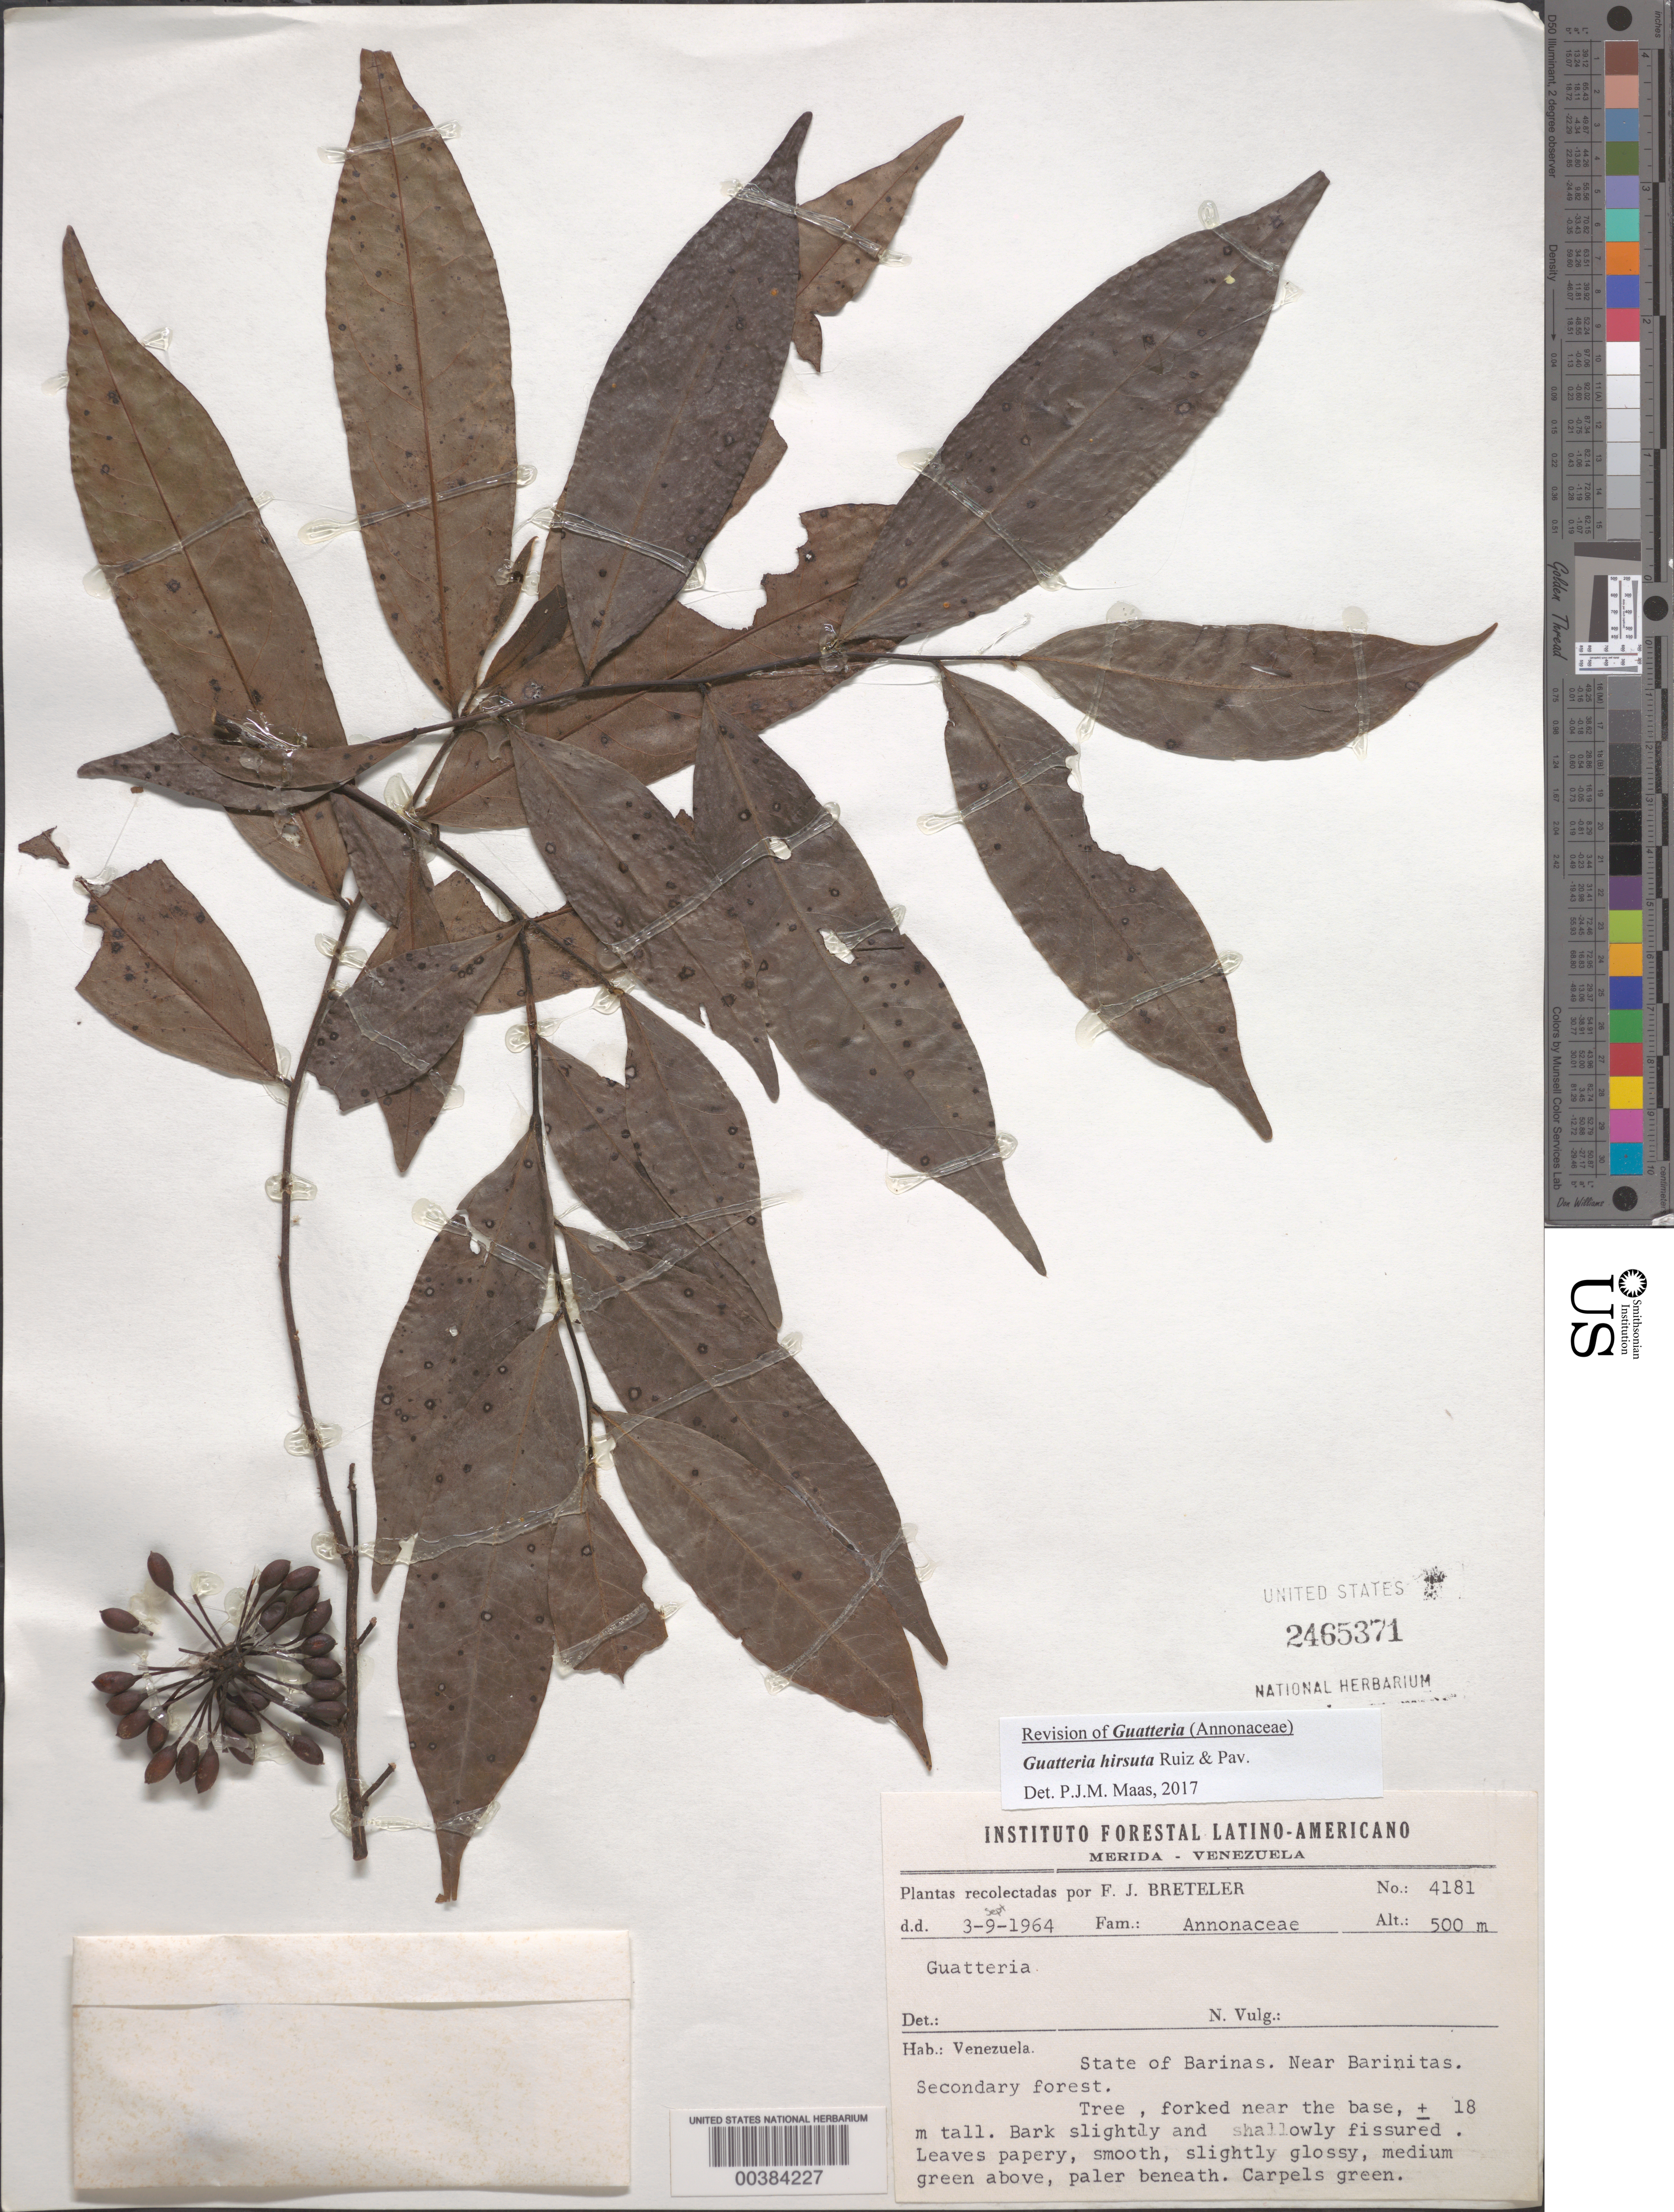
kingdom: Plantae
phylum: Tracheophyta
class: Magnoliopsida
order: Magnoliales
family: Annonaceae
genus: Guatteria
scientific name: Guatteria hirsuta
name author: Ruiz & Pav.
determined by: Maas, P. J.; Maas van de Kamer, H.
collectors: F. J. Breteler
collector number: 4181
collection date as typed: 03 Sep 1964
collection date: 1964-09-03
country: Venezuela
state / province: Barinas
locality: Near Barinitas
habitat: Secondary forest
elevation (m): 500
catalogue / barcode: US 2465371